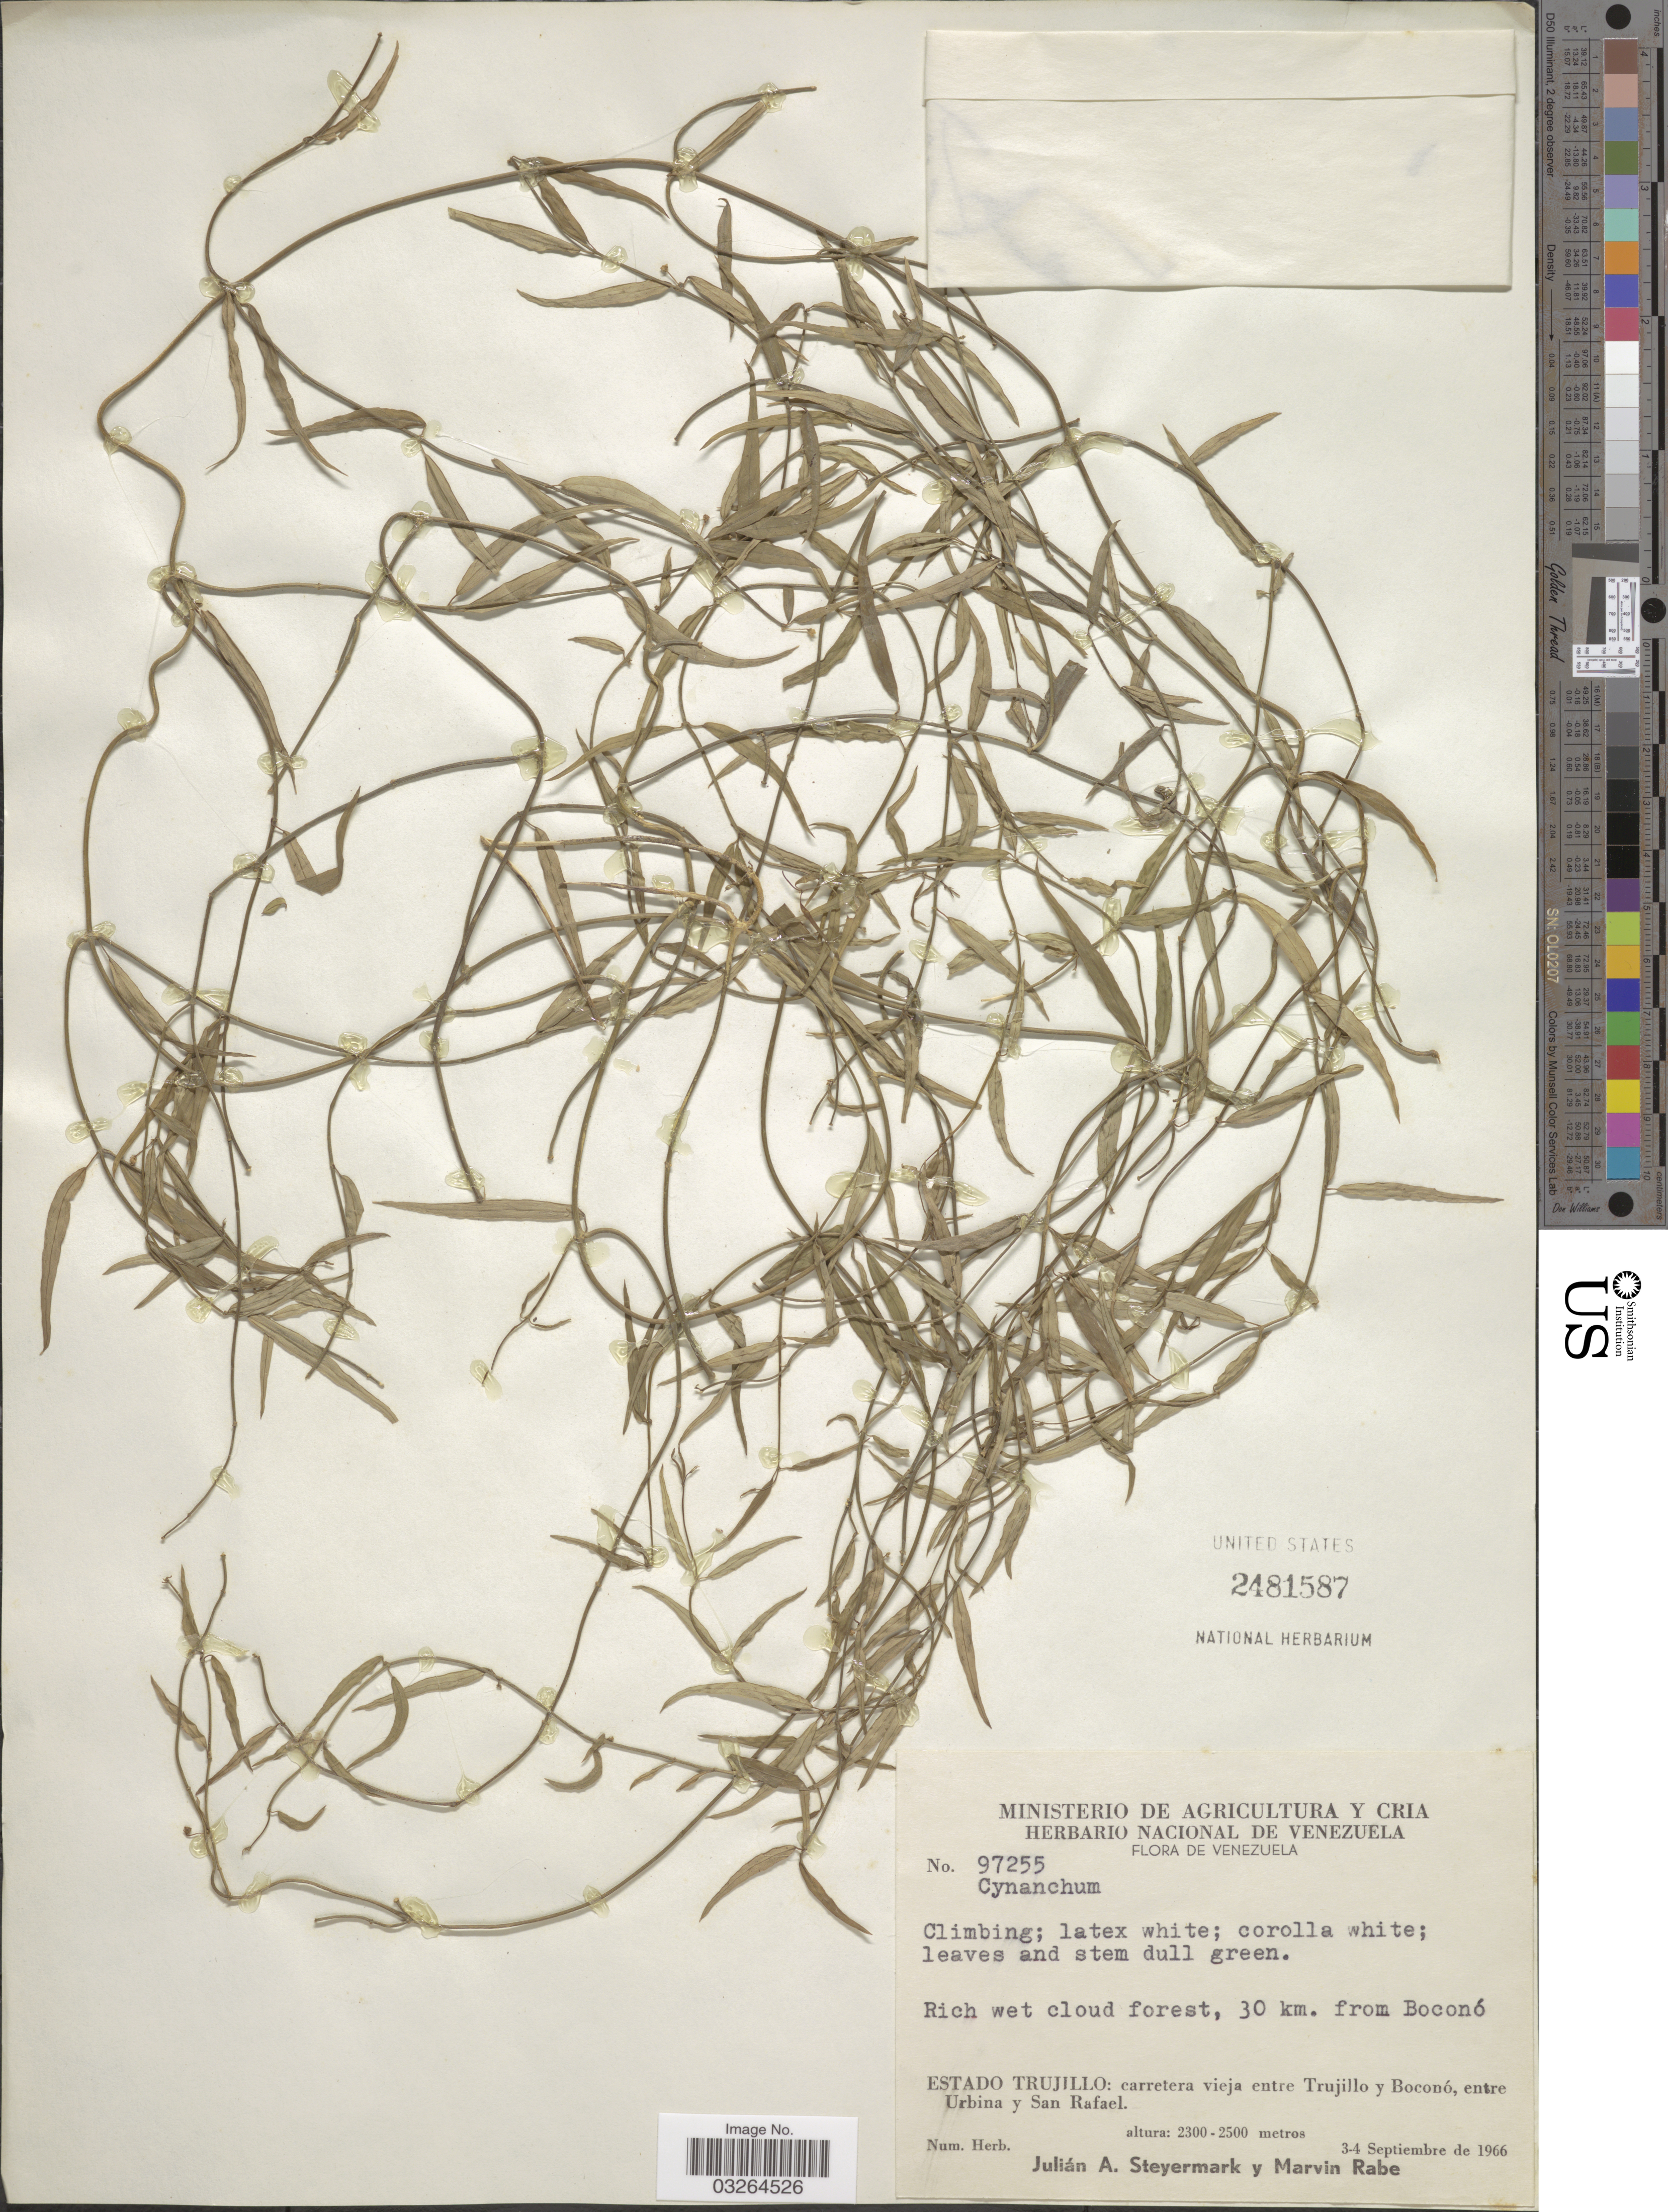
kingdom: Plantae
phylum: Tracheophyta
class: Magnoliopsida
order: Gentianales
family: Apocynaceae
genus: Orthosia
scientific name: Orthosia nubicola (Morillo) Liede & Meve, comb. nov. ined.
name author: (Morillo) Liede & Meve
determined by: Liede-Schumann, Sigrid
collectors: J. Steyermark & M. Rabe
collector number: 97255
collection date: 1966-09-03/1966-09-04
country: Venezuela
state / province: Trujillo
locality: Rich wet cloud forest, 30 km. from Boconó. Carretera vieja entre Trujillo y Boconó, entre Urbina y San Rafael.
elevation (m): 2300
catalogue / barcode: US 2481587